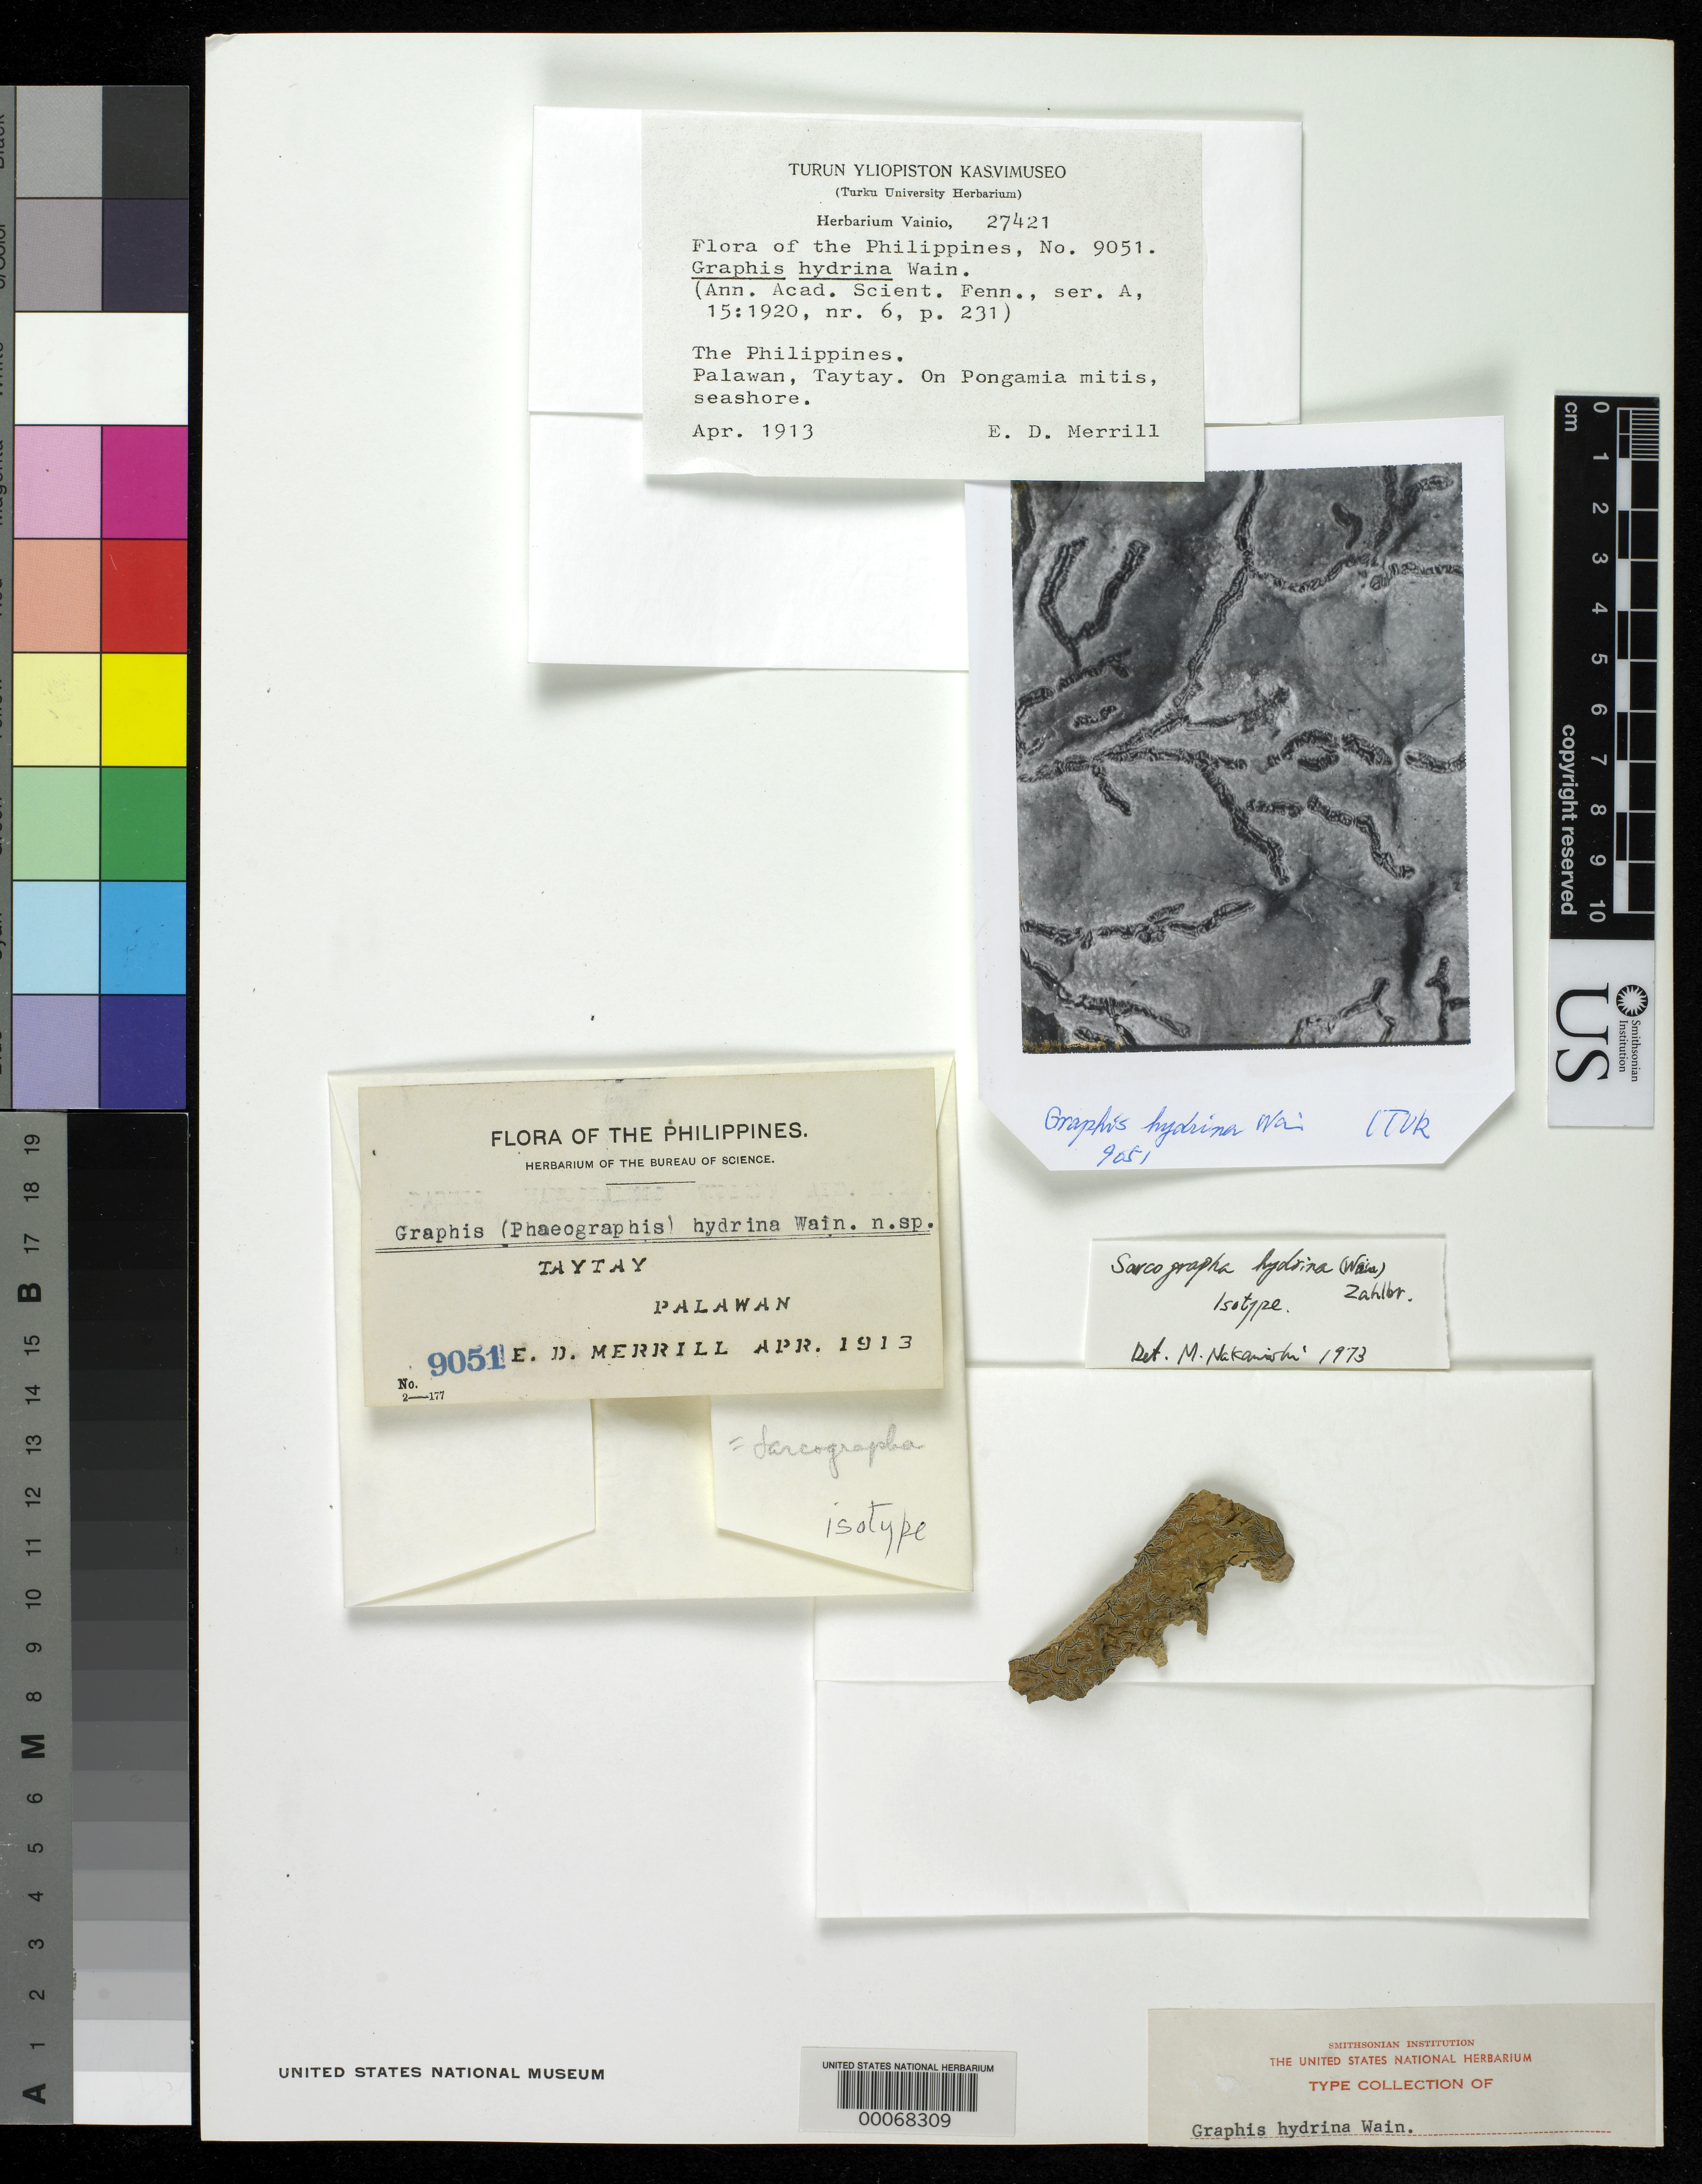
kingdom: Fungi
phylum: Ascomycota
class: Lecanoromycetes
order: Ostropales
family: Graphidaceae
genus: Graphis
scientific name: Graphis hydrina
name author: Vain.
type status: Isotype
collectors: E. D. Merrill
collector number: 9051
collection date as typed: Apr 1913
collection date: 1913-04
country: Philippines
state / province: Mimaropa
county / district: Palawan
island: Palawan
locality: Taytay.